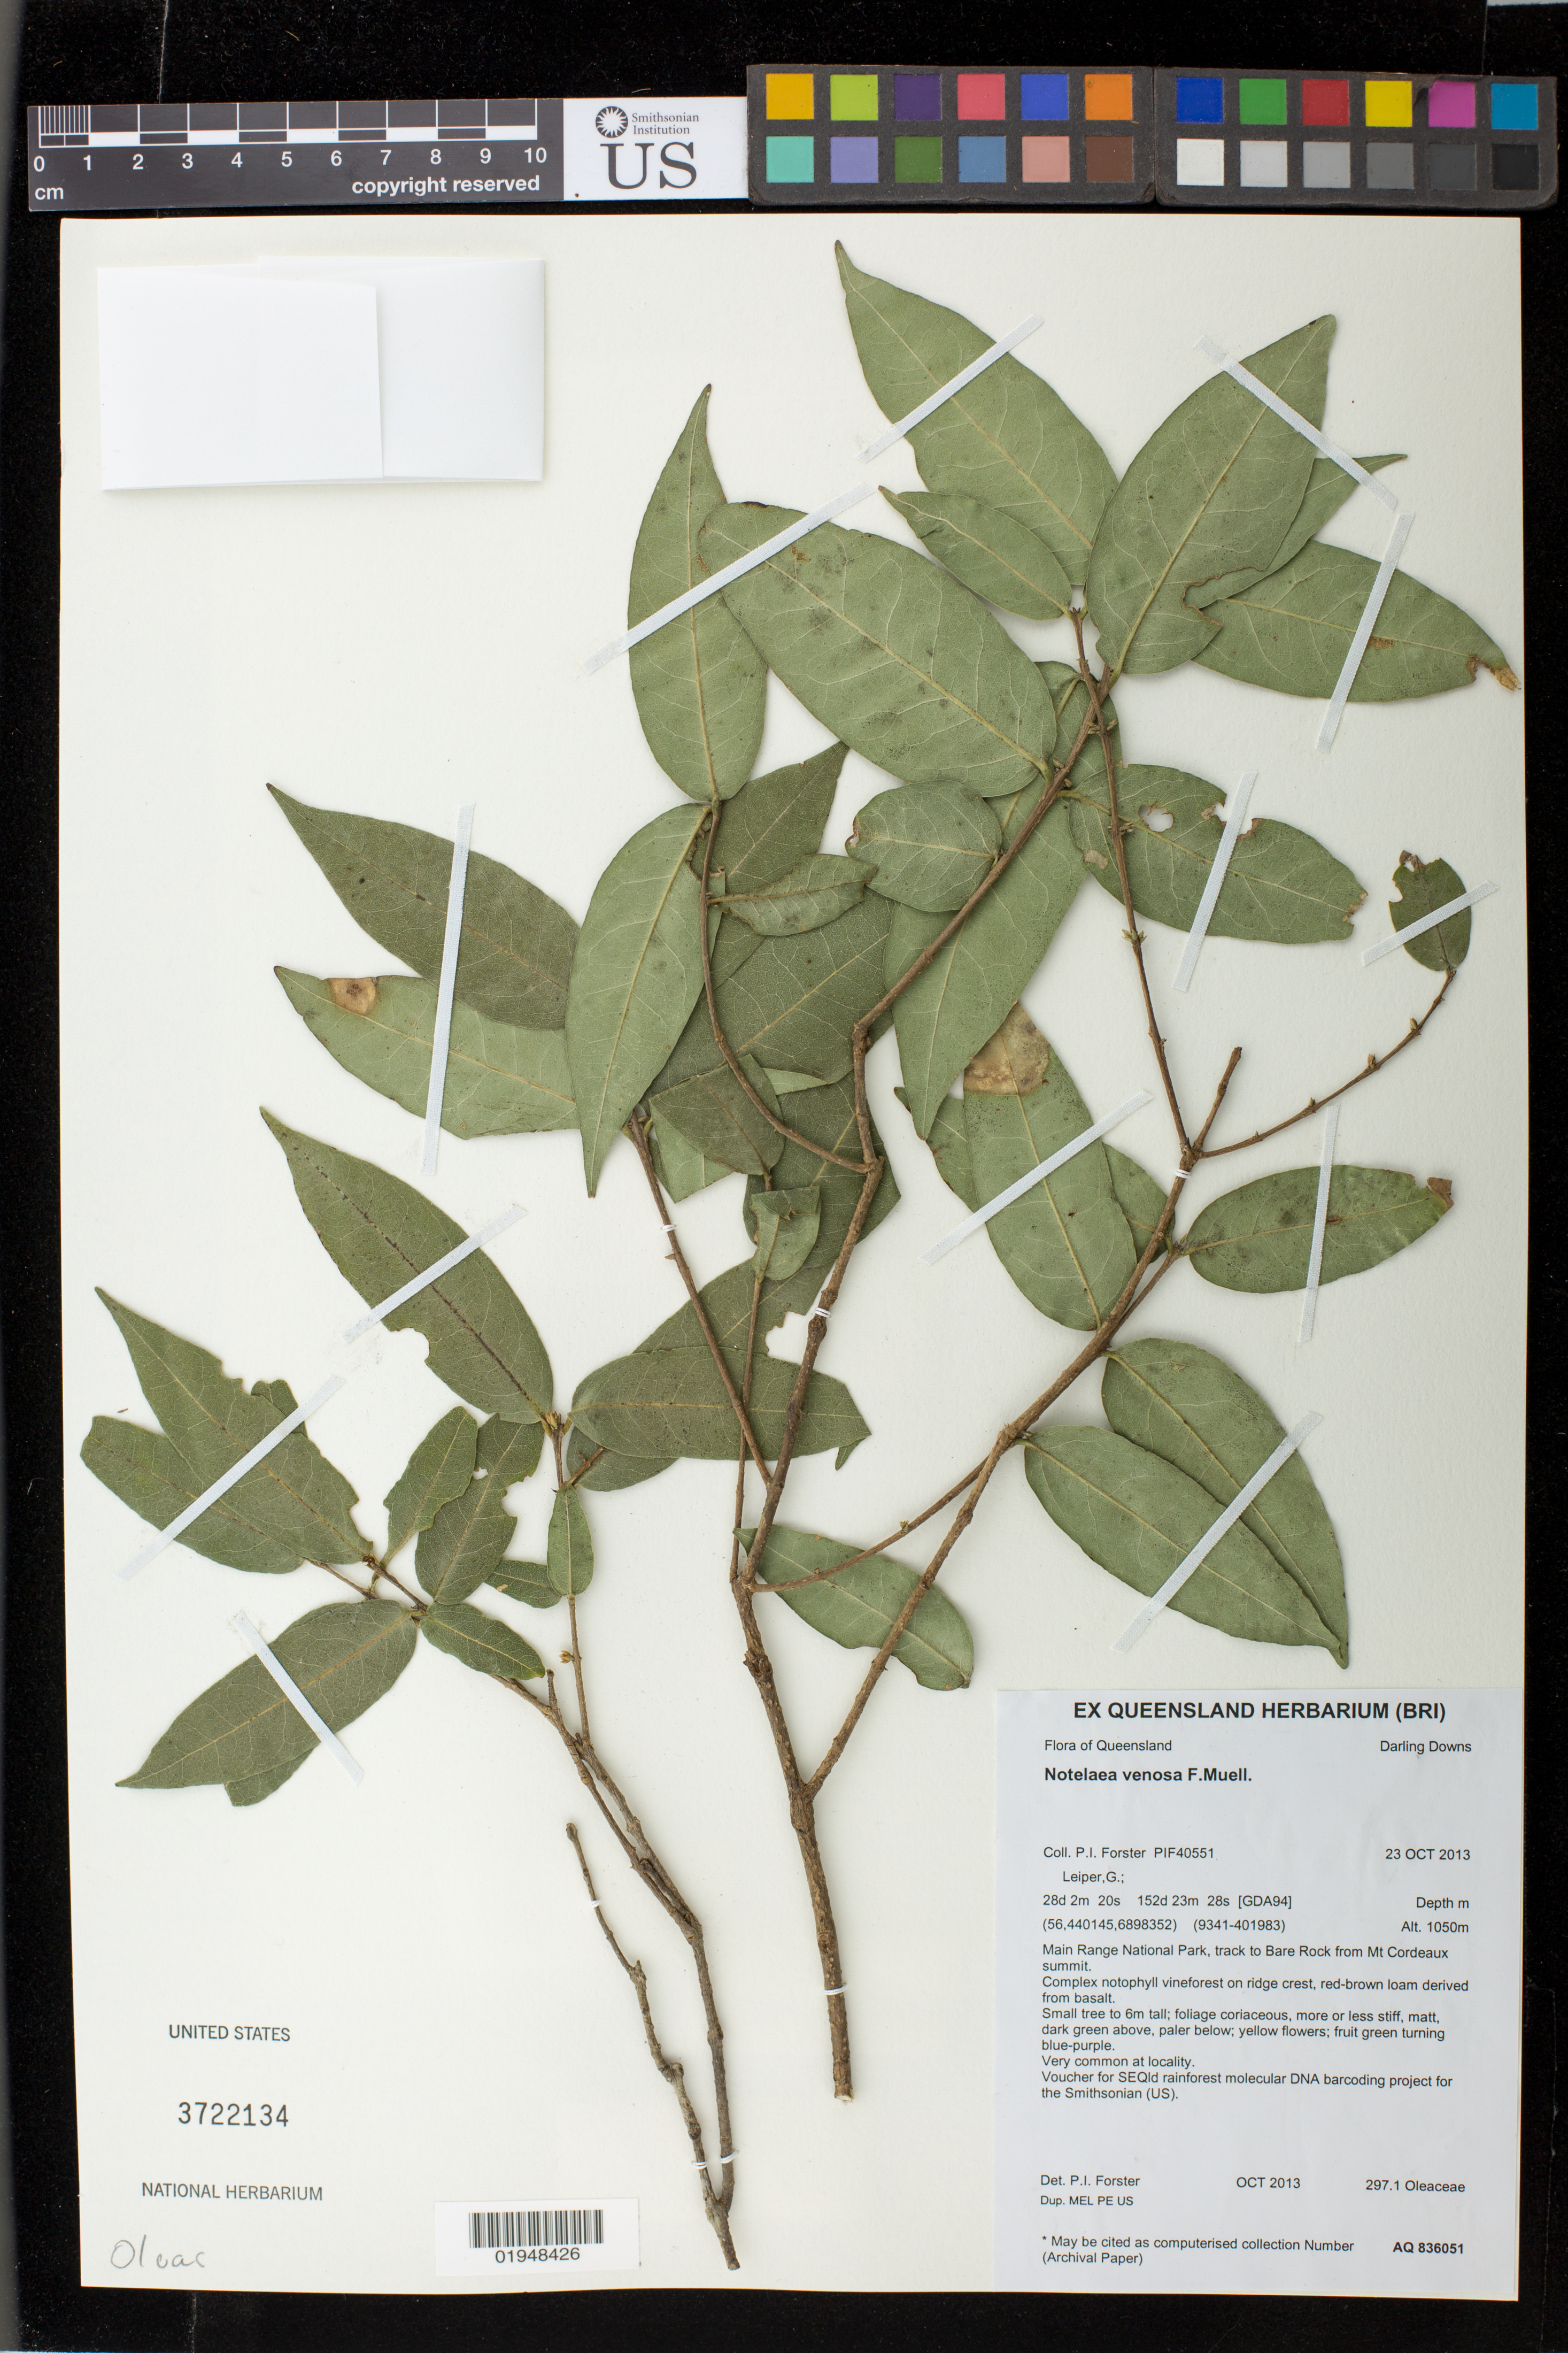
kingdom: Plantae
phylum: Tracheophyta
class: Magnoliopsida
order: Lamiales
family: Oleaceae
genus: Notelaea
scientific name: Notelaea venosa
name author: F. Muell.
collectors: P. I. Forster & G. Leiper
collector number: PIF 40551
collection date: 2013-10-23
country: Australia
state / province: Queensland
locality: Main Range Nat. Park, track to Bare Rock from Mt. Cordeaux summit.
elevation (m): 1050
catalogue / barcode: US 3722134